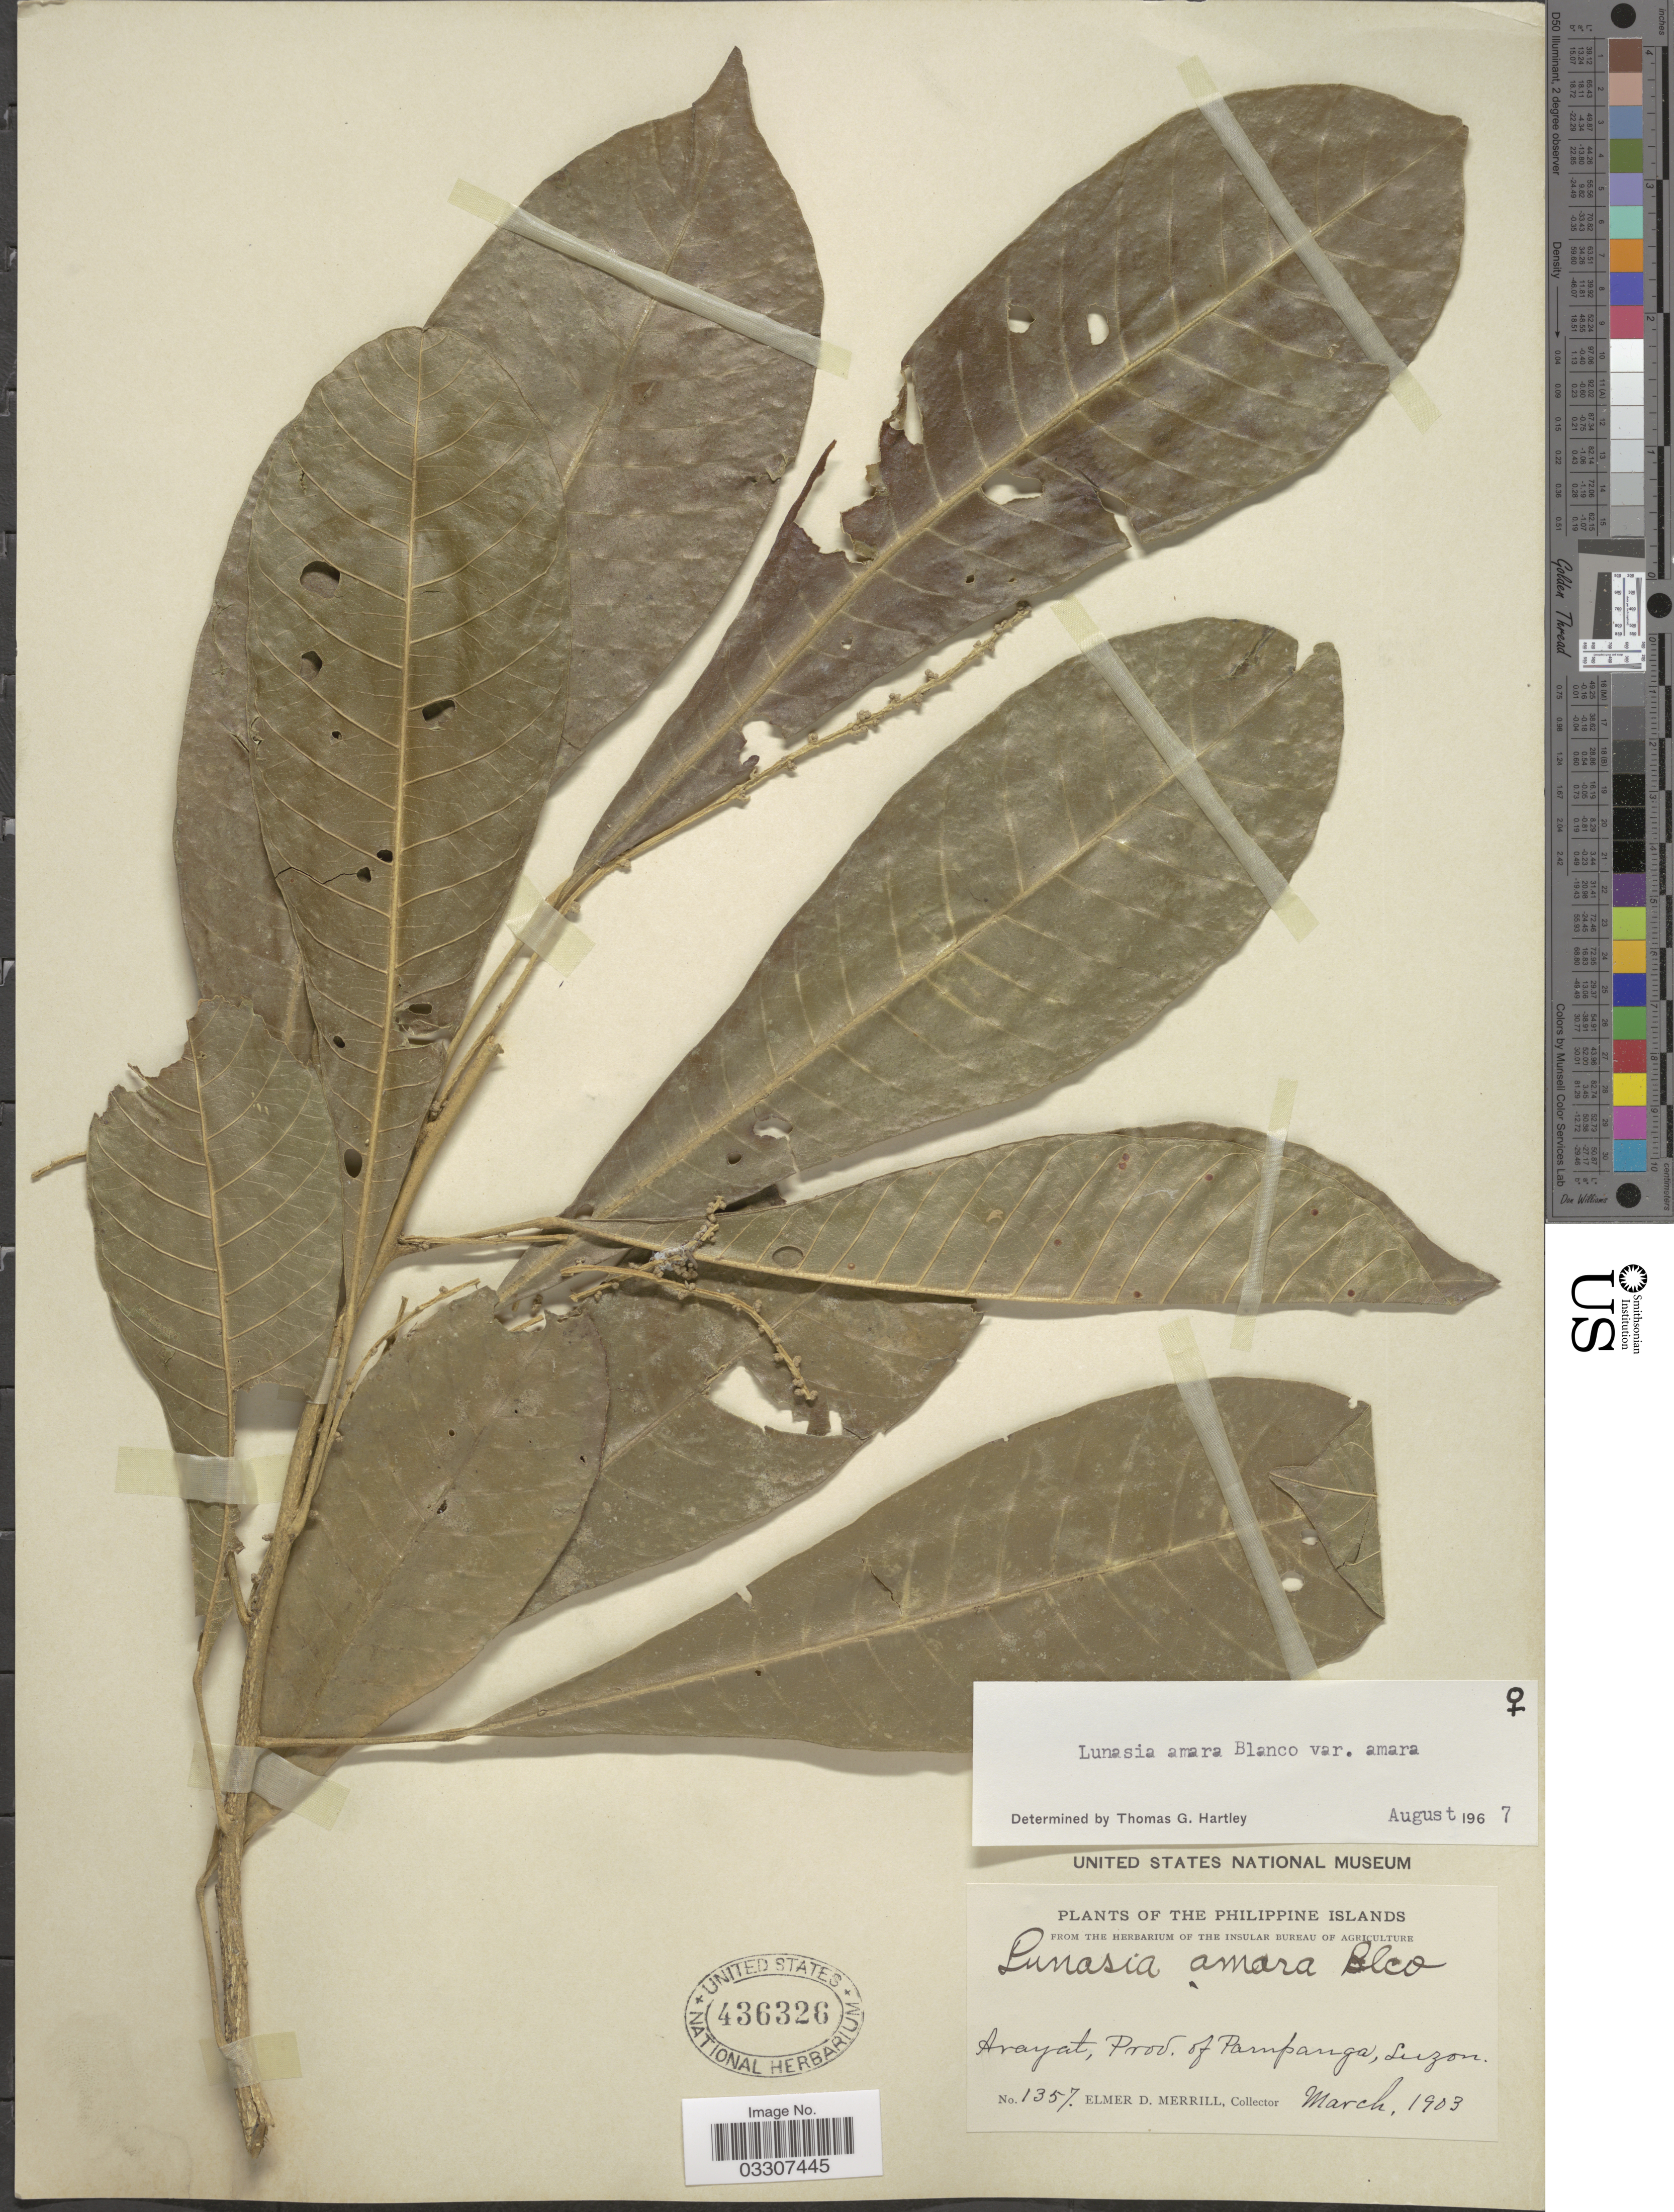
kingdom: Plantae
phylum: Tracheophyta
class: Magnoliopsida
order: Sapindales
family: Rutaceae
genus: Lunasia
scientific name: Lunasia amara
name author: Blanco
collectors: E. D. Merrill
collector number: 1357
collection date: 1903-03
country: Philippines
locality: The Philippine Islands. Arayat, Prov. of Pampanga, Luzon.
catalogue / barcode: US 436326